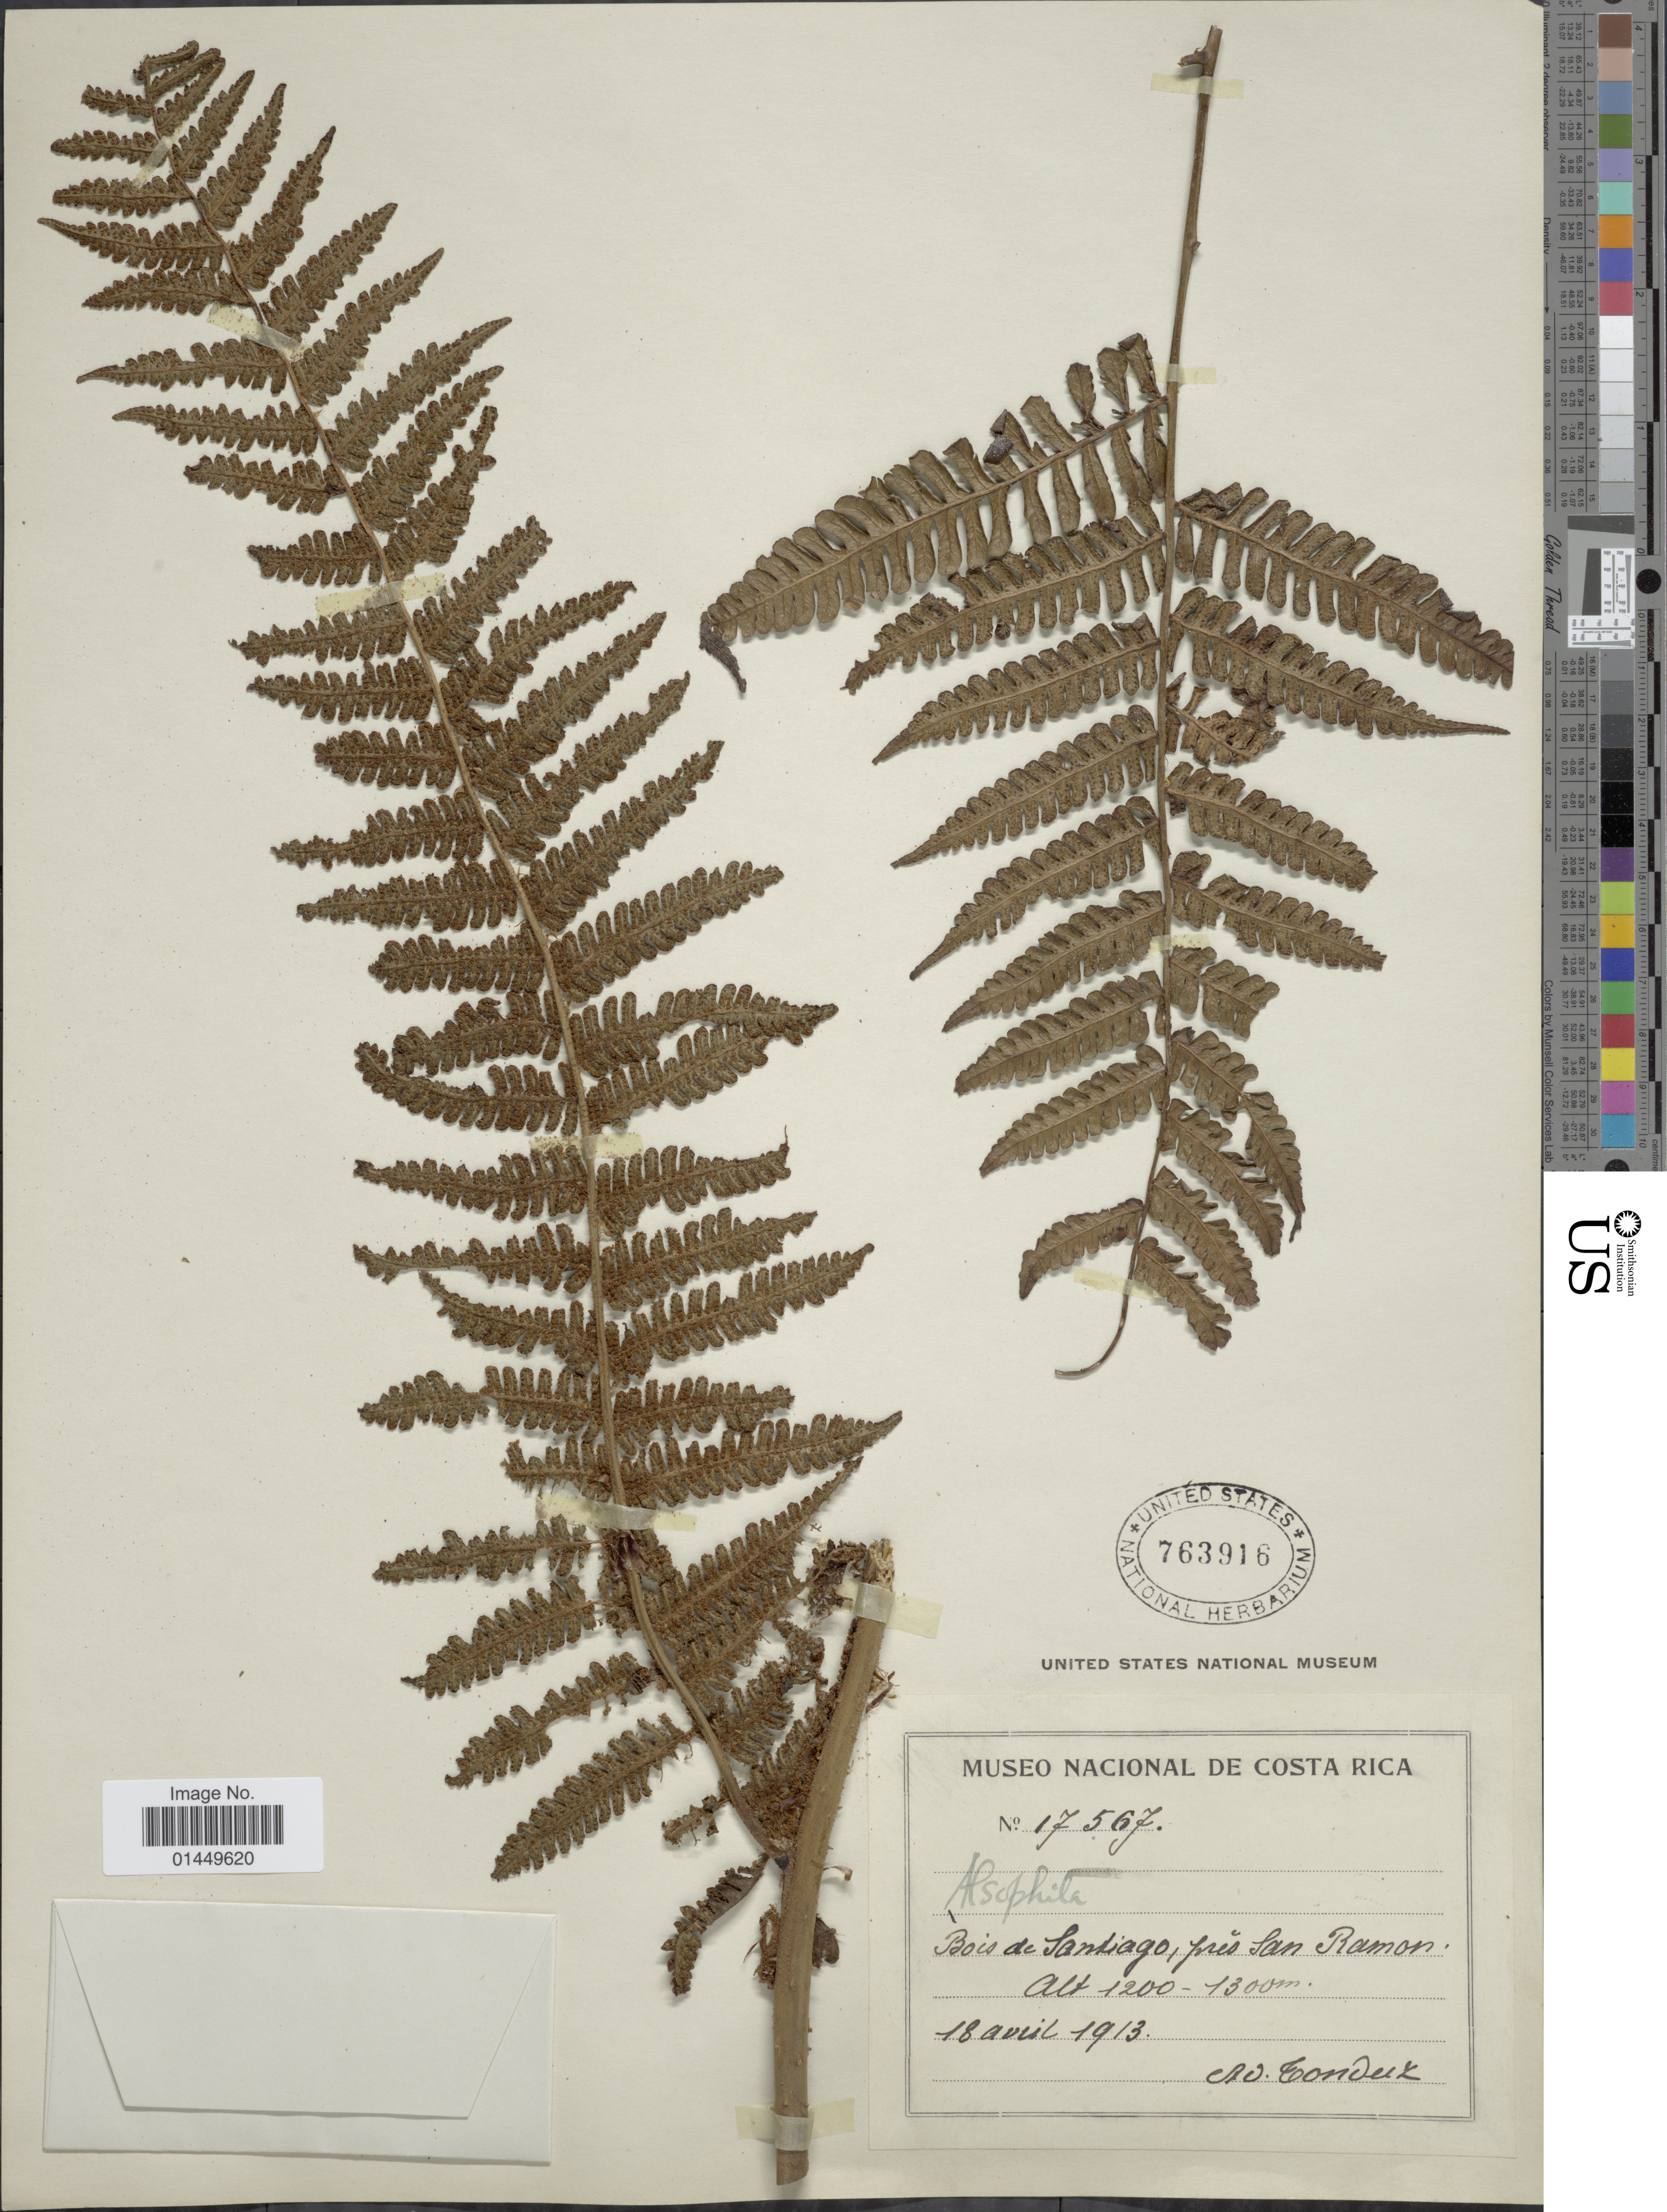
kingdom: Plantae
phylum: Tracheophyta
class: Polypodiopsida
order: Cyatheales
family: Cyatheaceae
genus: Cyathea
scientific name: Cyathea schiedeana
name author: (C. Presl) Domin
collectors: A. Tonduz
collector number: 17567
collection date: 1913-04-18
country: Costa Rica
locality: Bois de Santiago, pres San Ramon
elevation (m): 1200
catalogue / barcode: US 763916